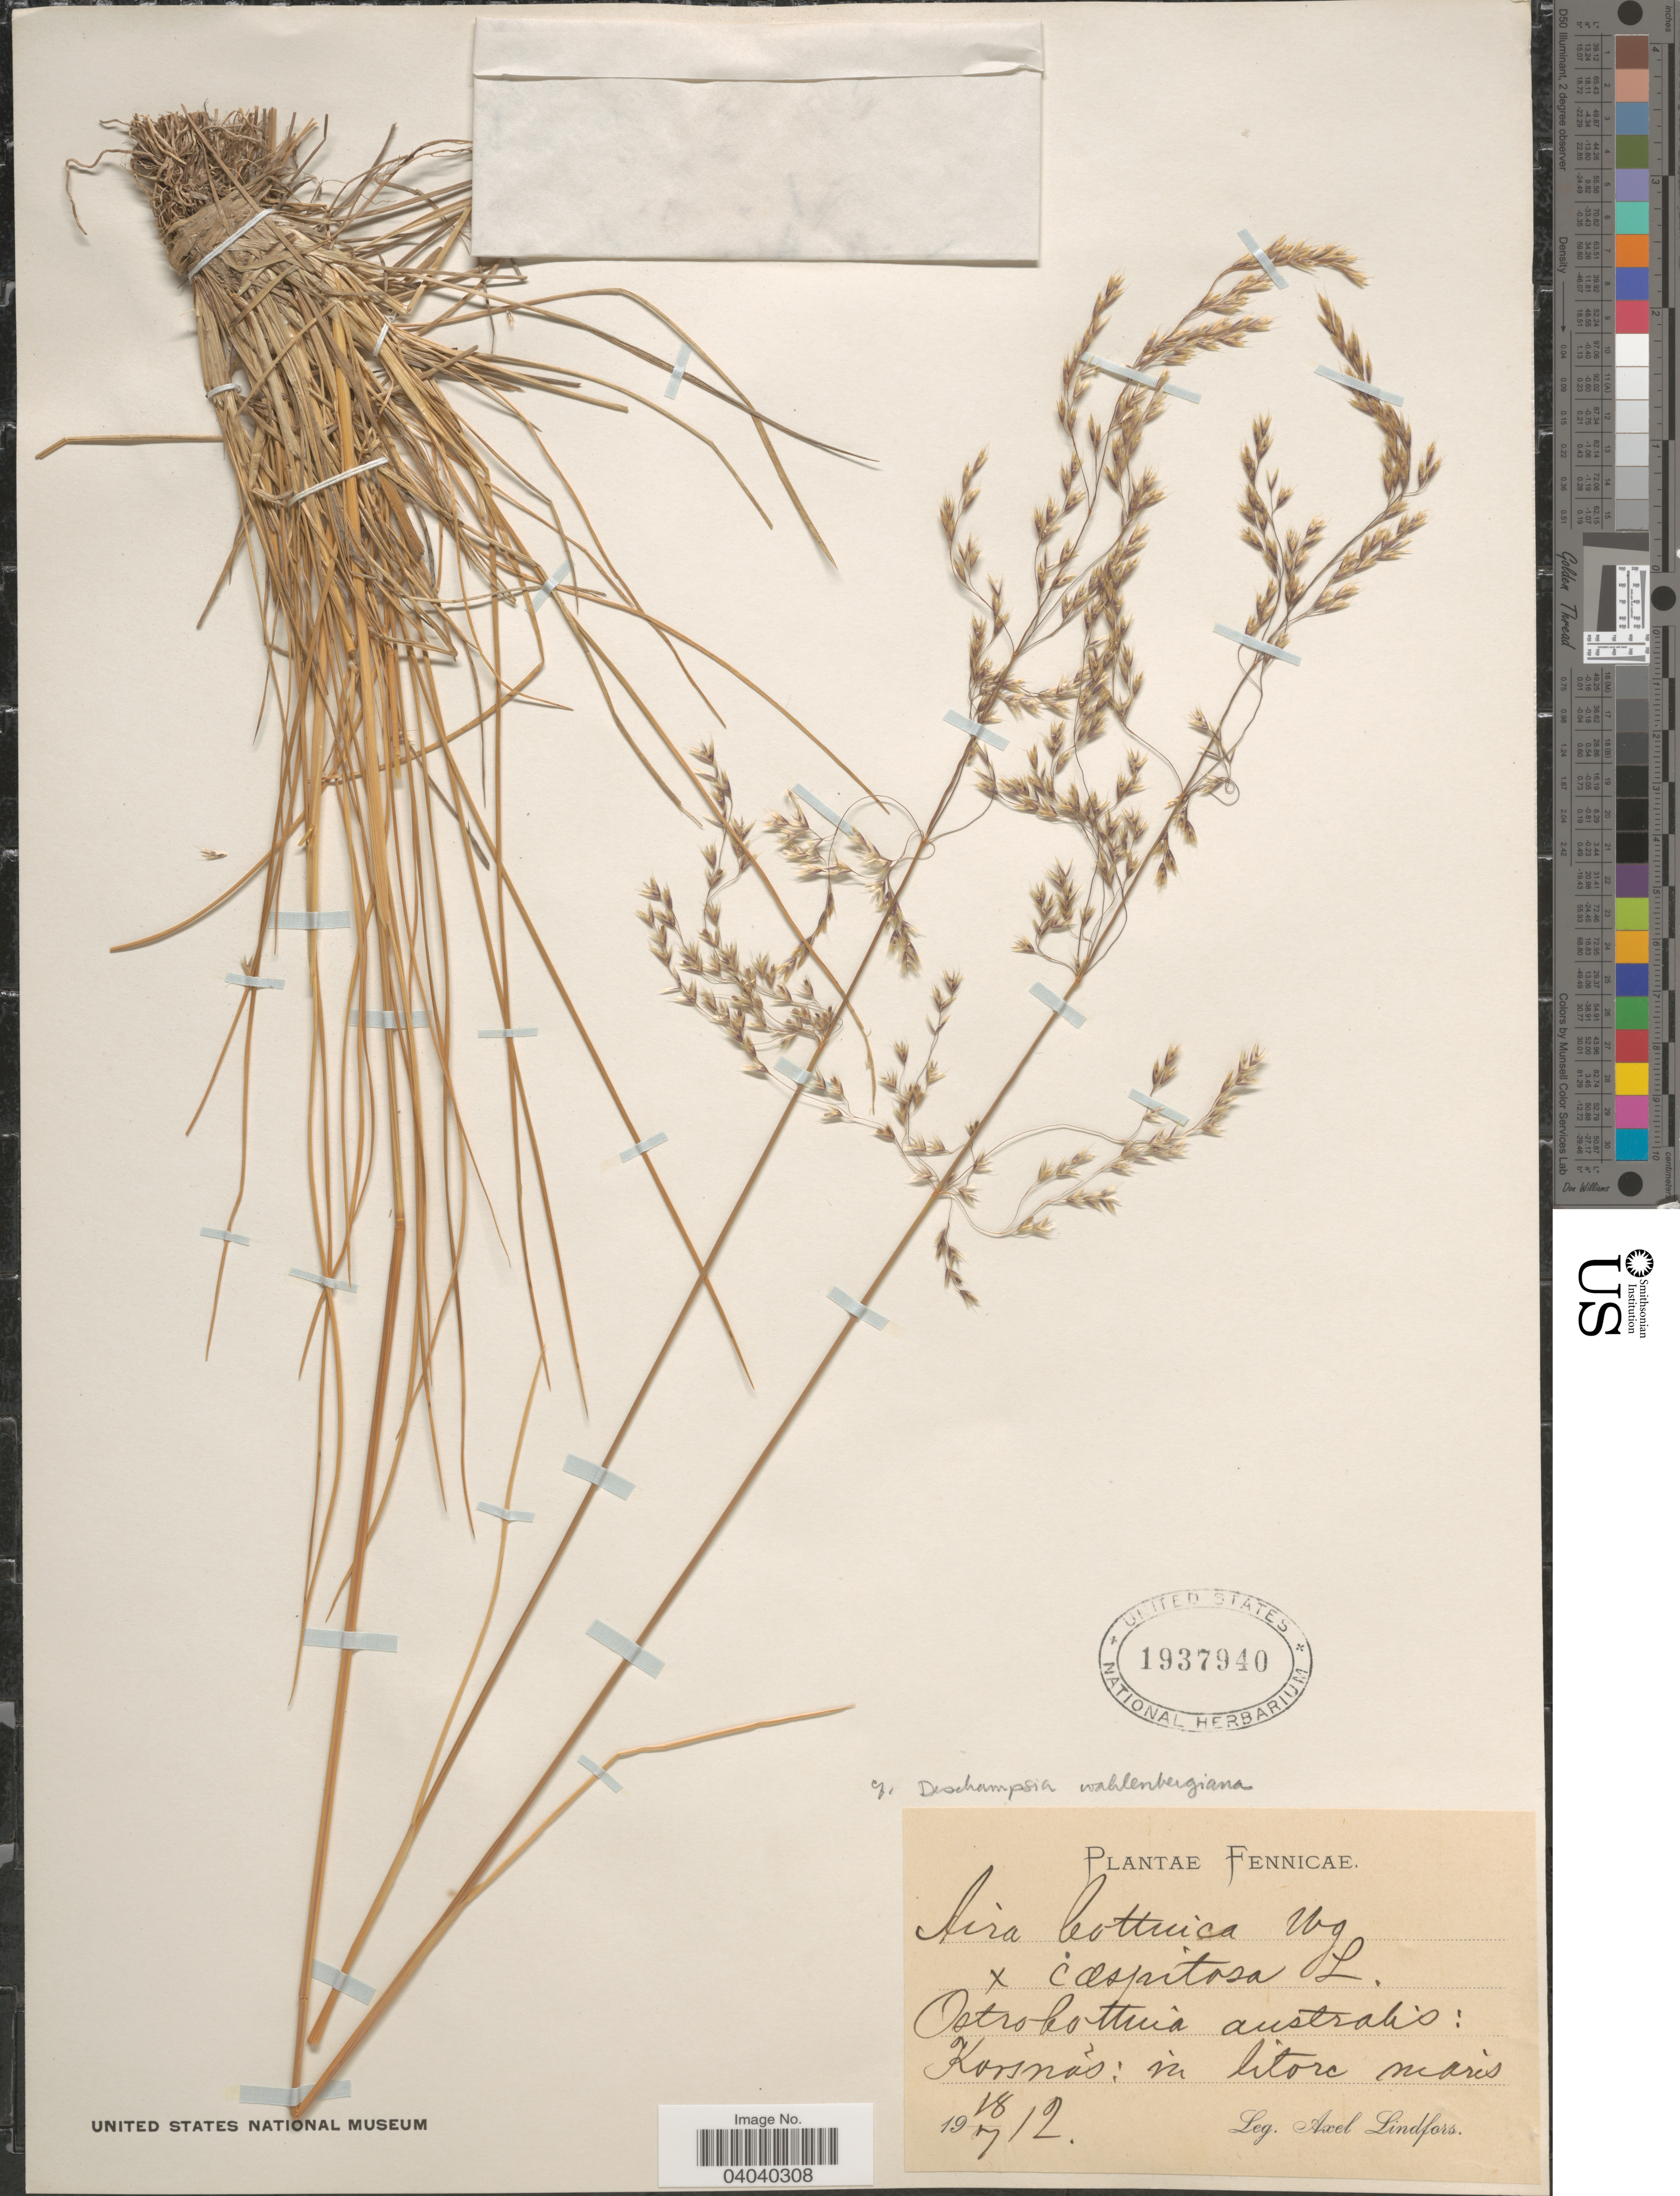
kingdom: Plantae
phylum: Tracheophyta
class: Liliopsida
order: Poales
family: Poaceae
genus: Deschampsia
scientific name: Deschampsia bottnica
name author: (Wahlenb.) Trin.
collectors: A. Lindfors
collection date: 1912-07-18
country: Finland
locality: Fennicae. Ostrobottnia australis: Korsnás.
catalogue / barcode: US 1937940